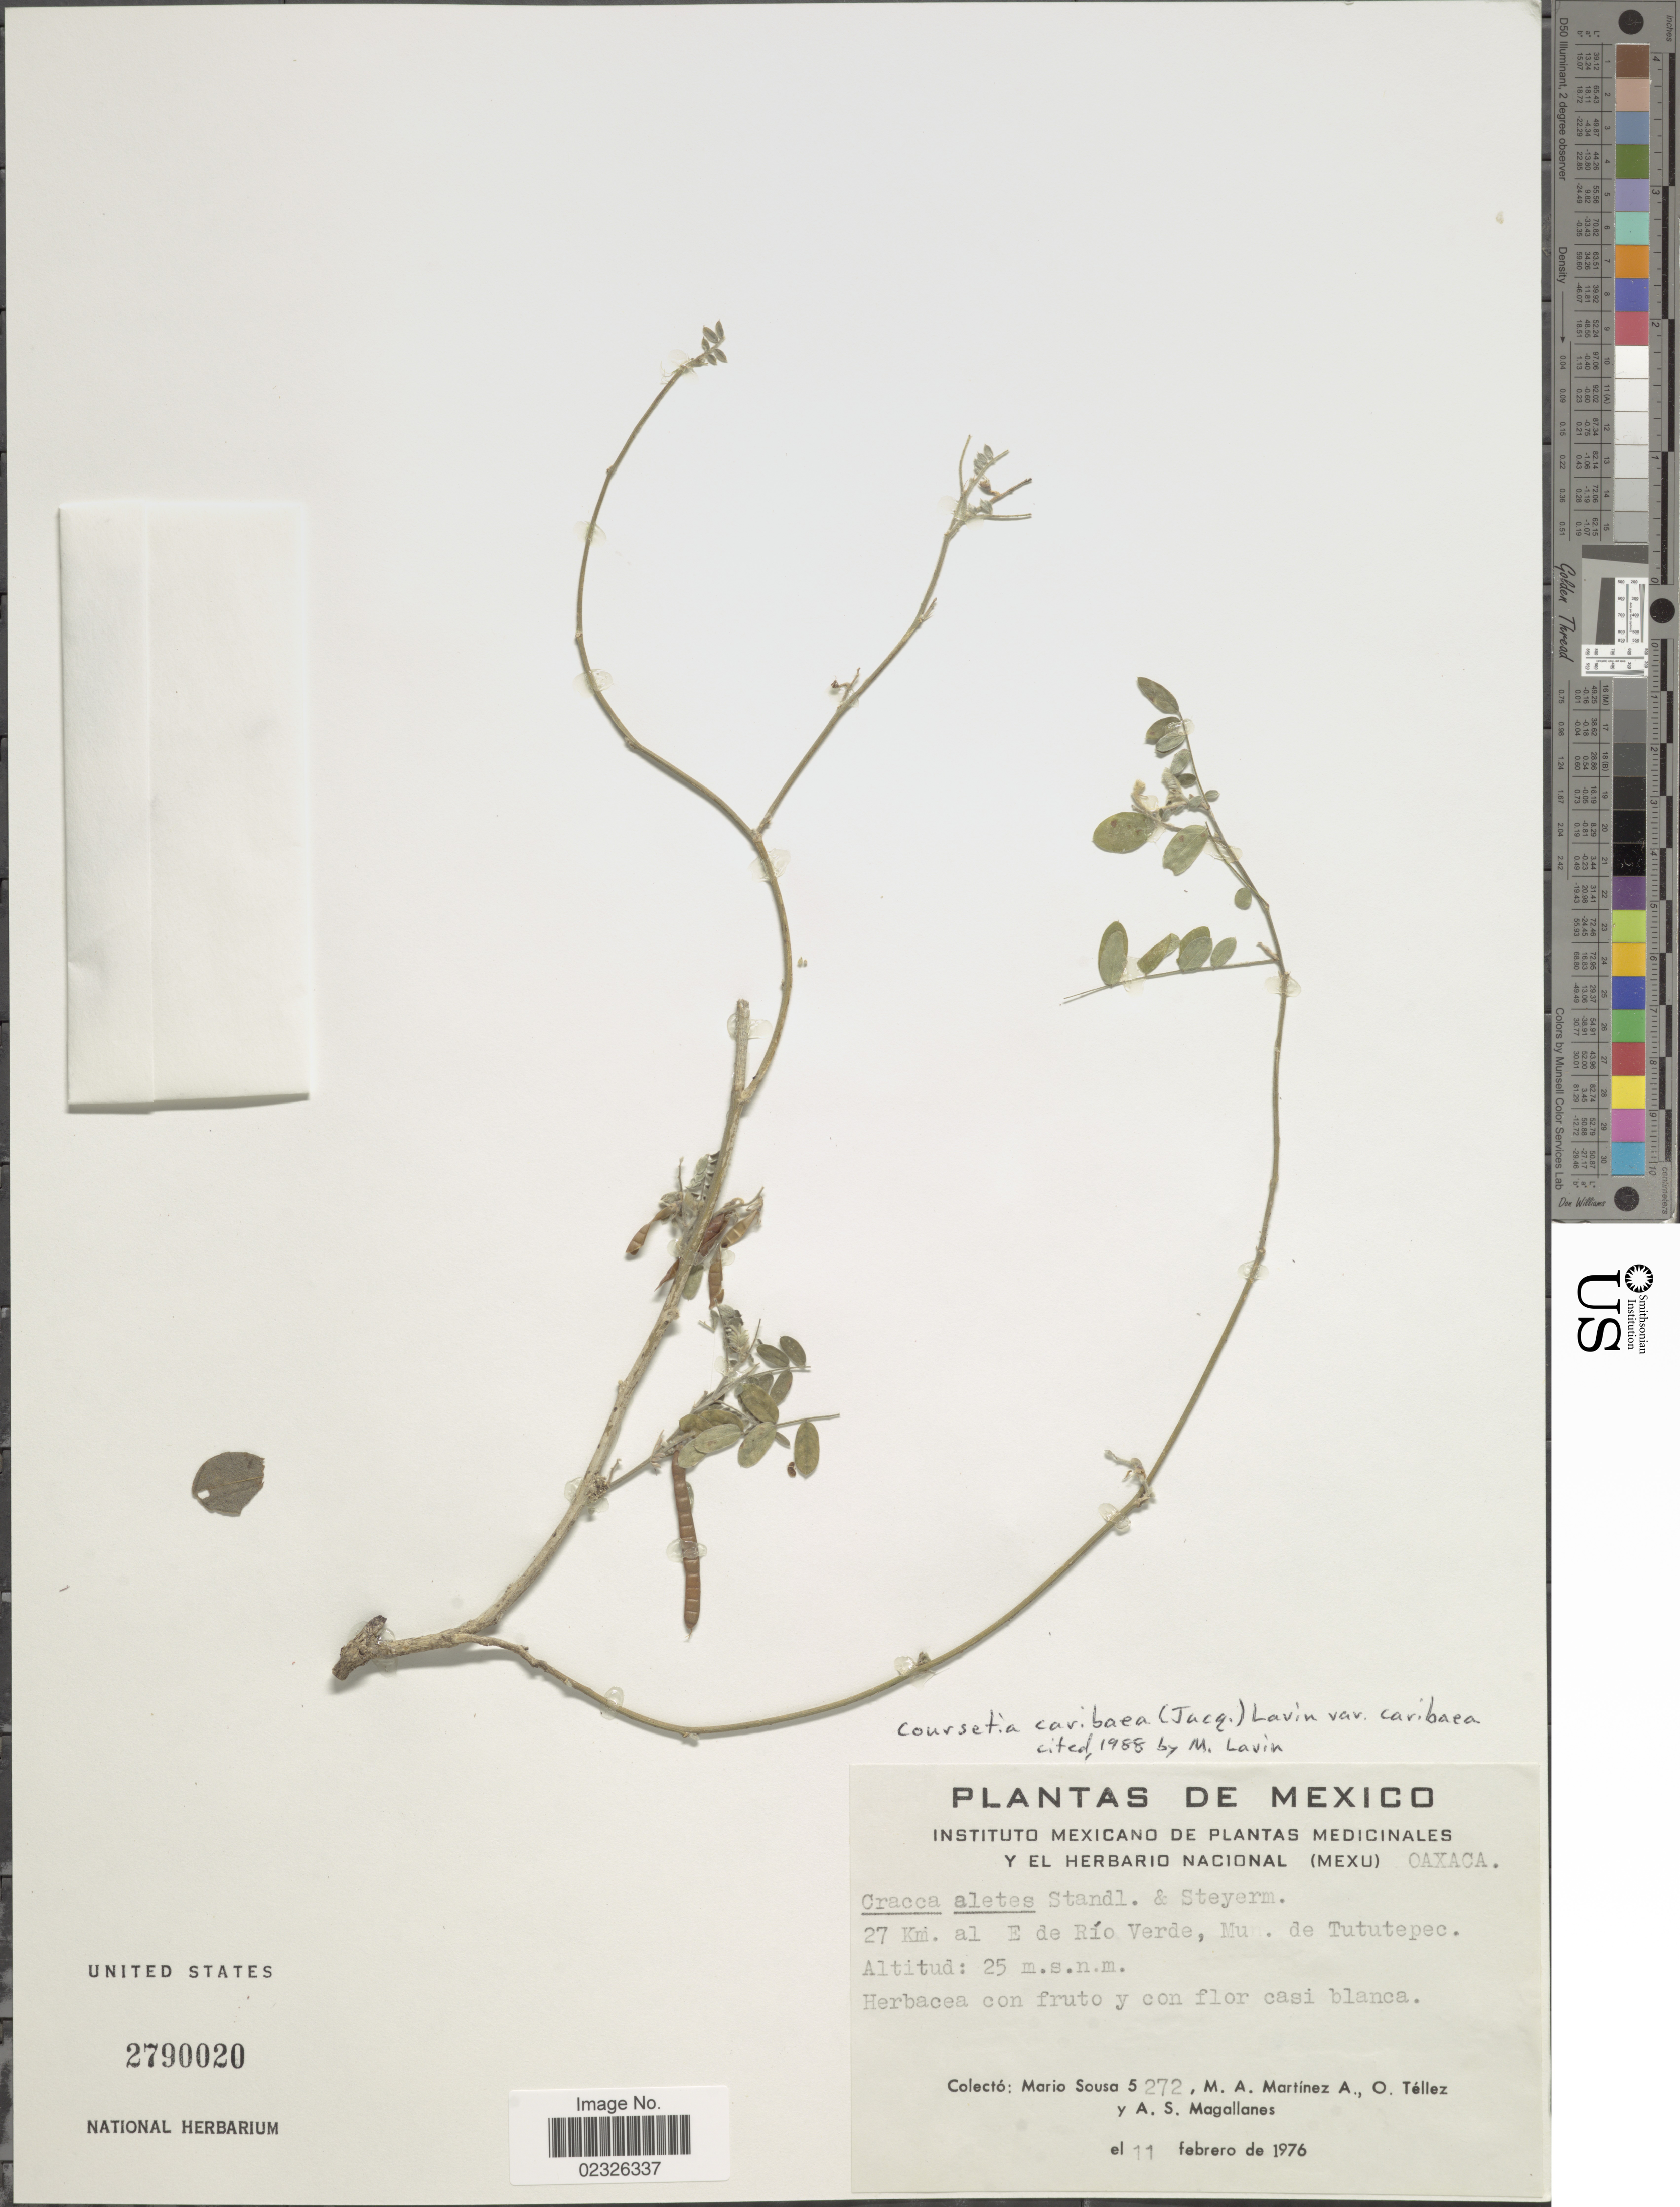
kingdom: Plantae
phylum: Tracheophyta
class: Magnoliopsida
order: Fabales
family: Fabaceae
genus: Coursetia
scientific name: Coursetia caribaea var. caribaea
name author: (Jacq.) Lavin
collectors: M. Sousa S., M. A. Martínez Alfaro, O. Tellez & A. Magallanes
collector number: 5272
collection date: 1976-02-11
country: Mexico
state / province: Oaxaca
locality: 27 Km. al E de Rio Verde, Mun. de Tututepec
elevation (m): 25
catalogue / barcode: US 2790020